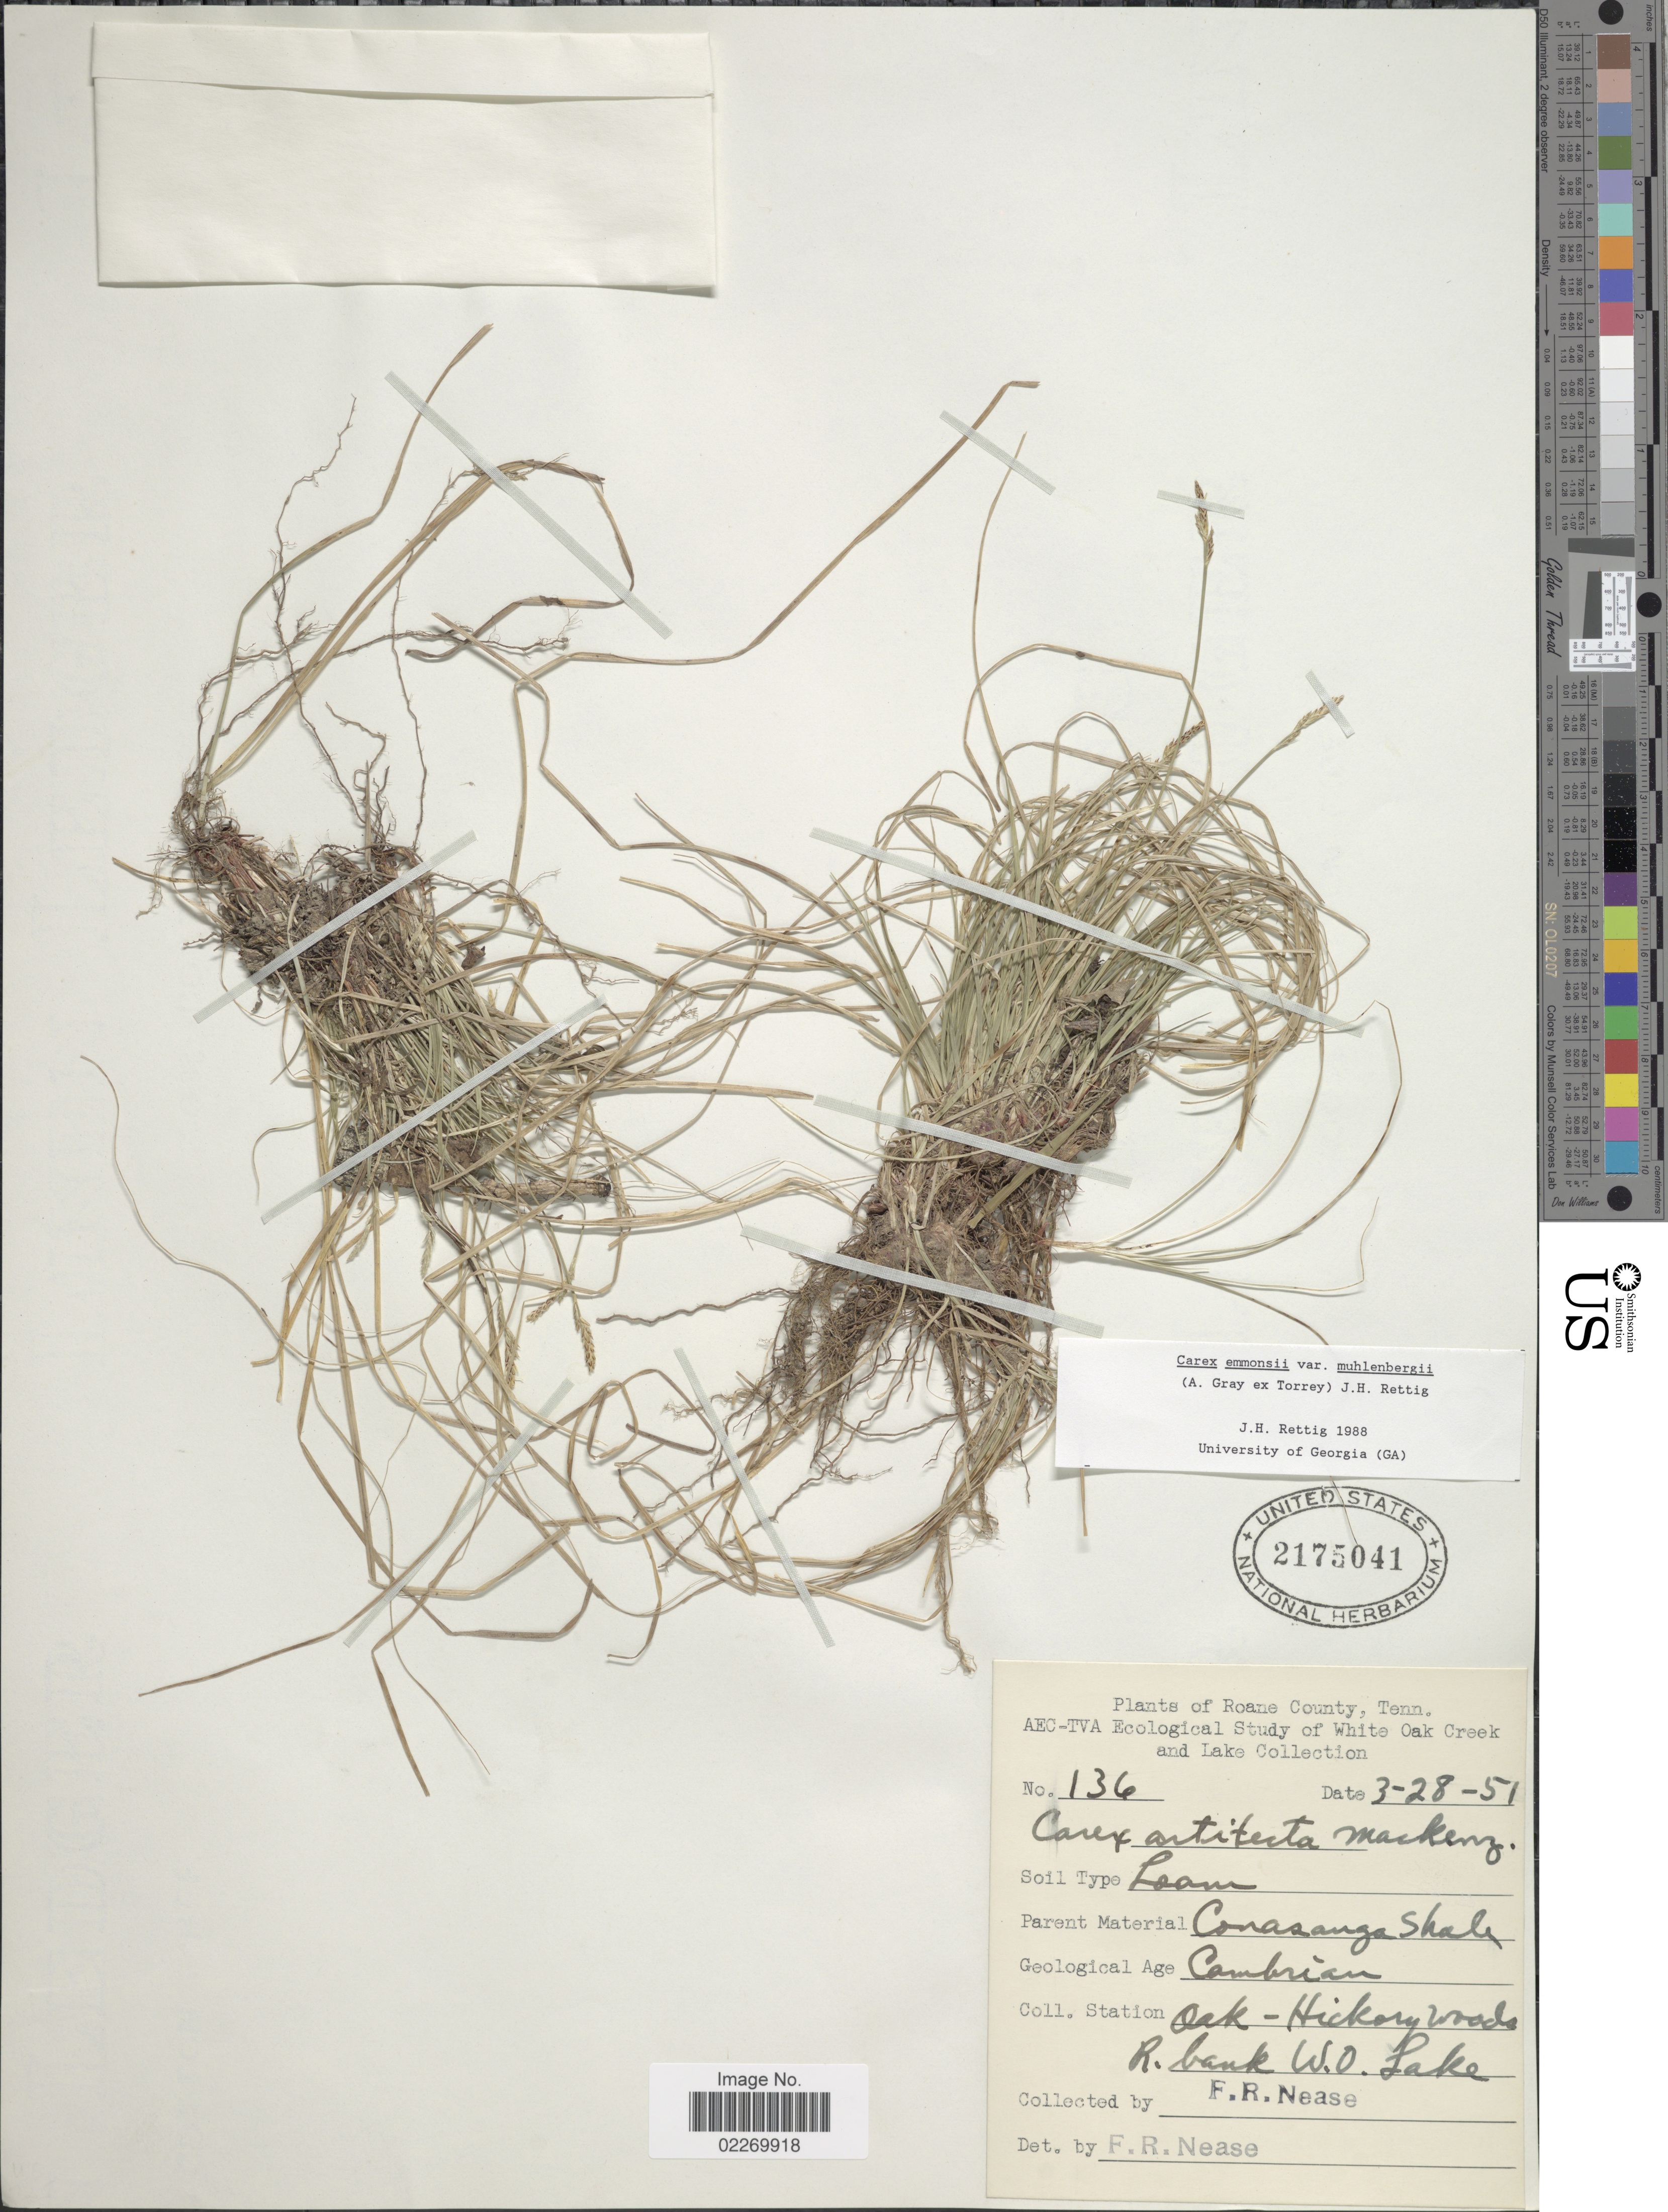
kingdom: Plantae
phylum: Tracheophyta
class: Liliopsida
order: Poales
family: Cyperaceae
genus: Carex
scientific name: Carex albicans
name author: Willd. ex Spreng.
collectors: F. Nease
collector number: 136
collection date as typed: Transcribed d/m/y: 28/3/51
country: United States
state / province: Tennessee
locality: Roane County. Oak- Hickery woods, R. bank W.O. Lake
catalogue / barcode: US 2175041